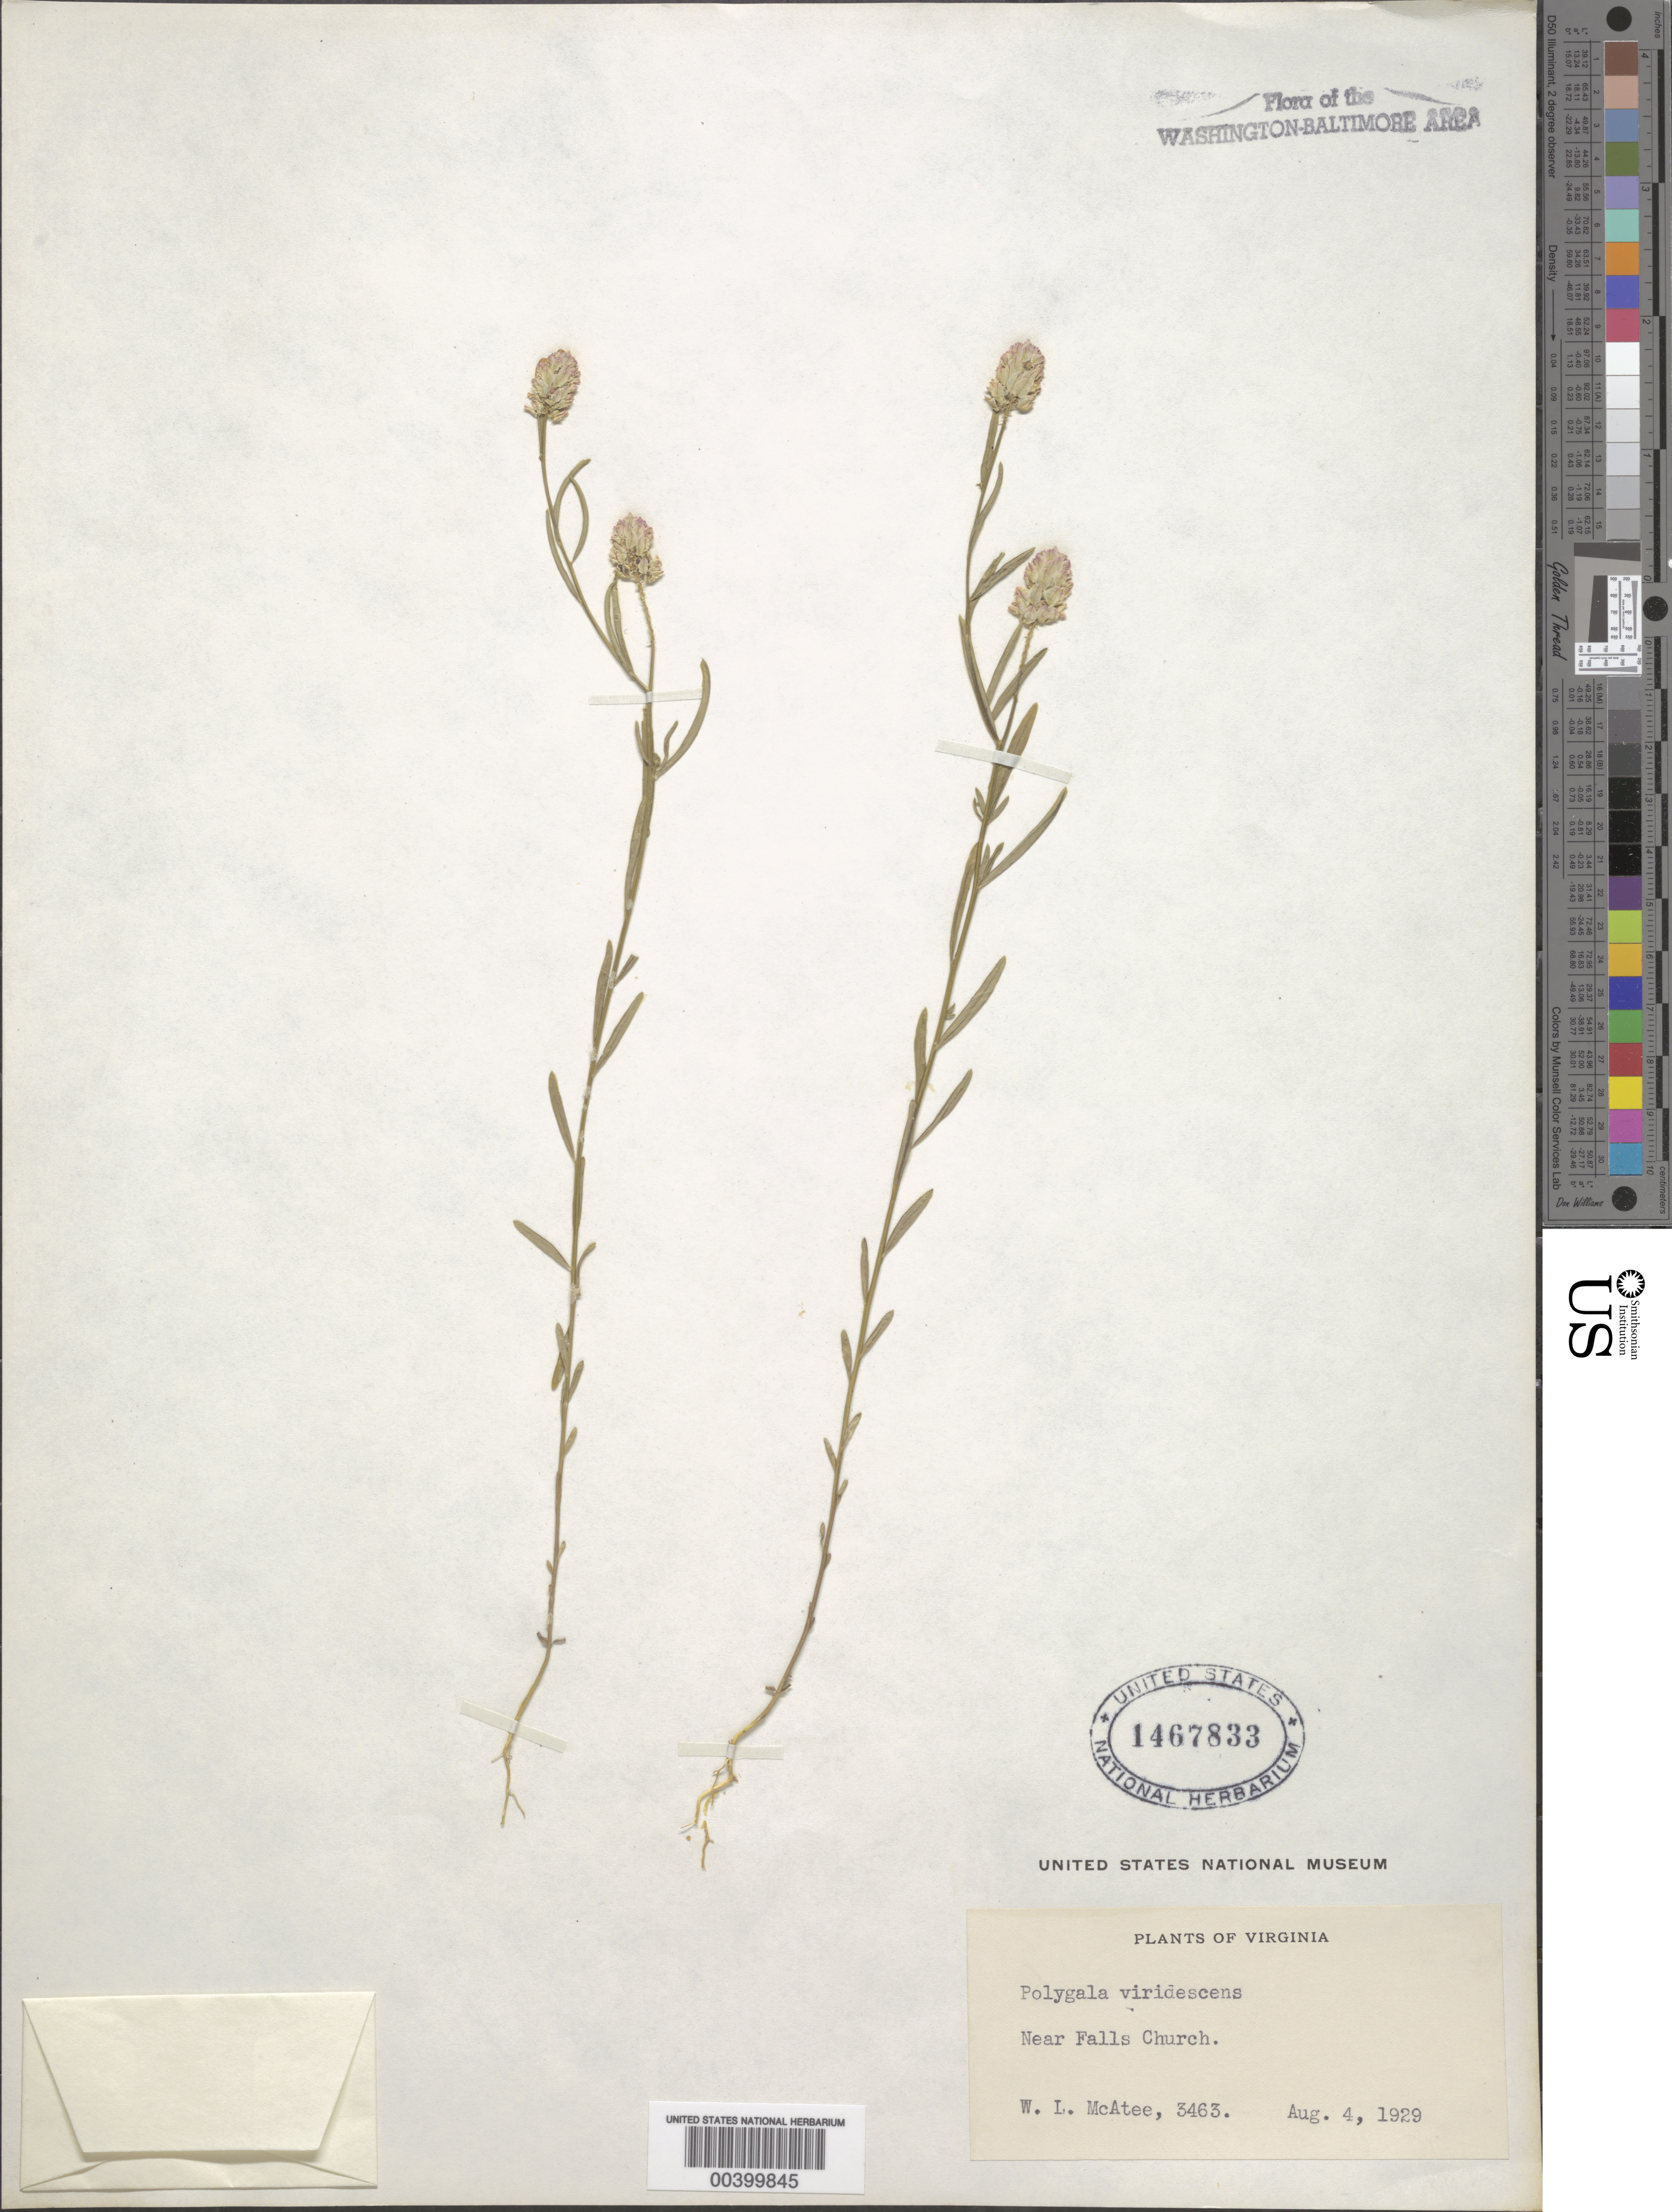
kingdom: Plantae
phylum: Tracheophyta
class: Magnoliopsida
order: Fabales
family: Polygalaceae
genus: Polygala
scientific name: Polygala sanguinea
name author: L.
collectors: W. McAtee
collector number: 3463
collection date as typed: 04 Aug 1929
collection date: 1929-08-04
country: United States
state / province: Virginia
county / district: City of Falls Church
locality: Falls Church vicinity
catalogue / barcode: US 1467833